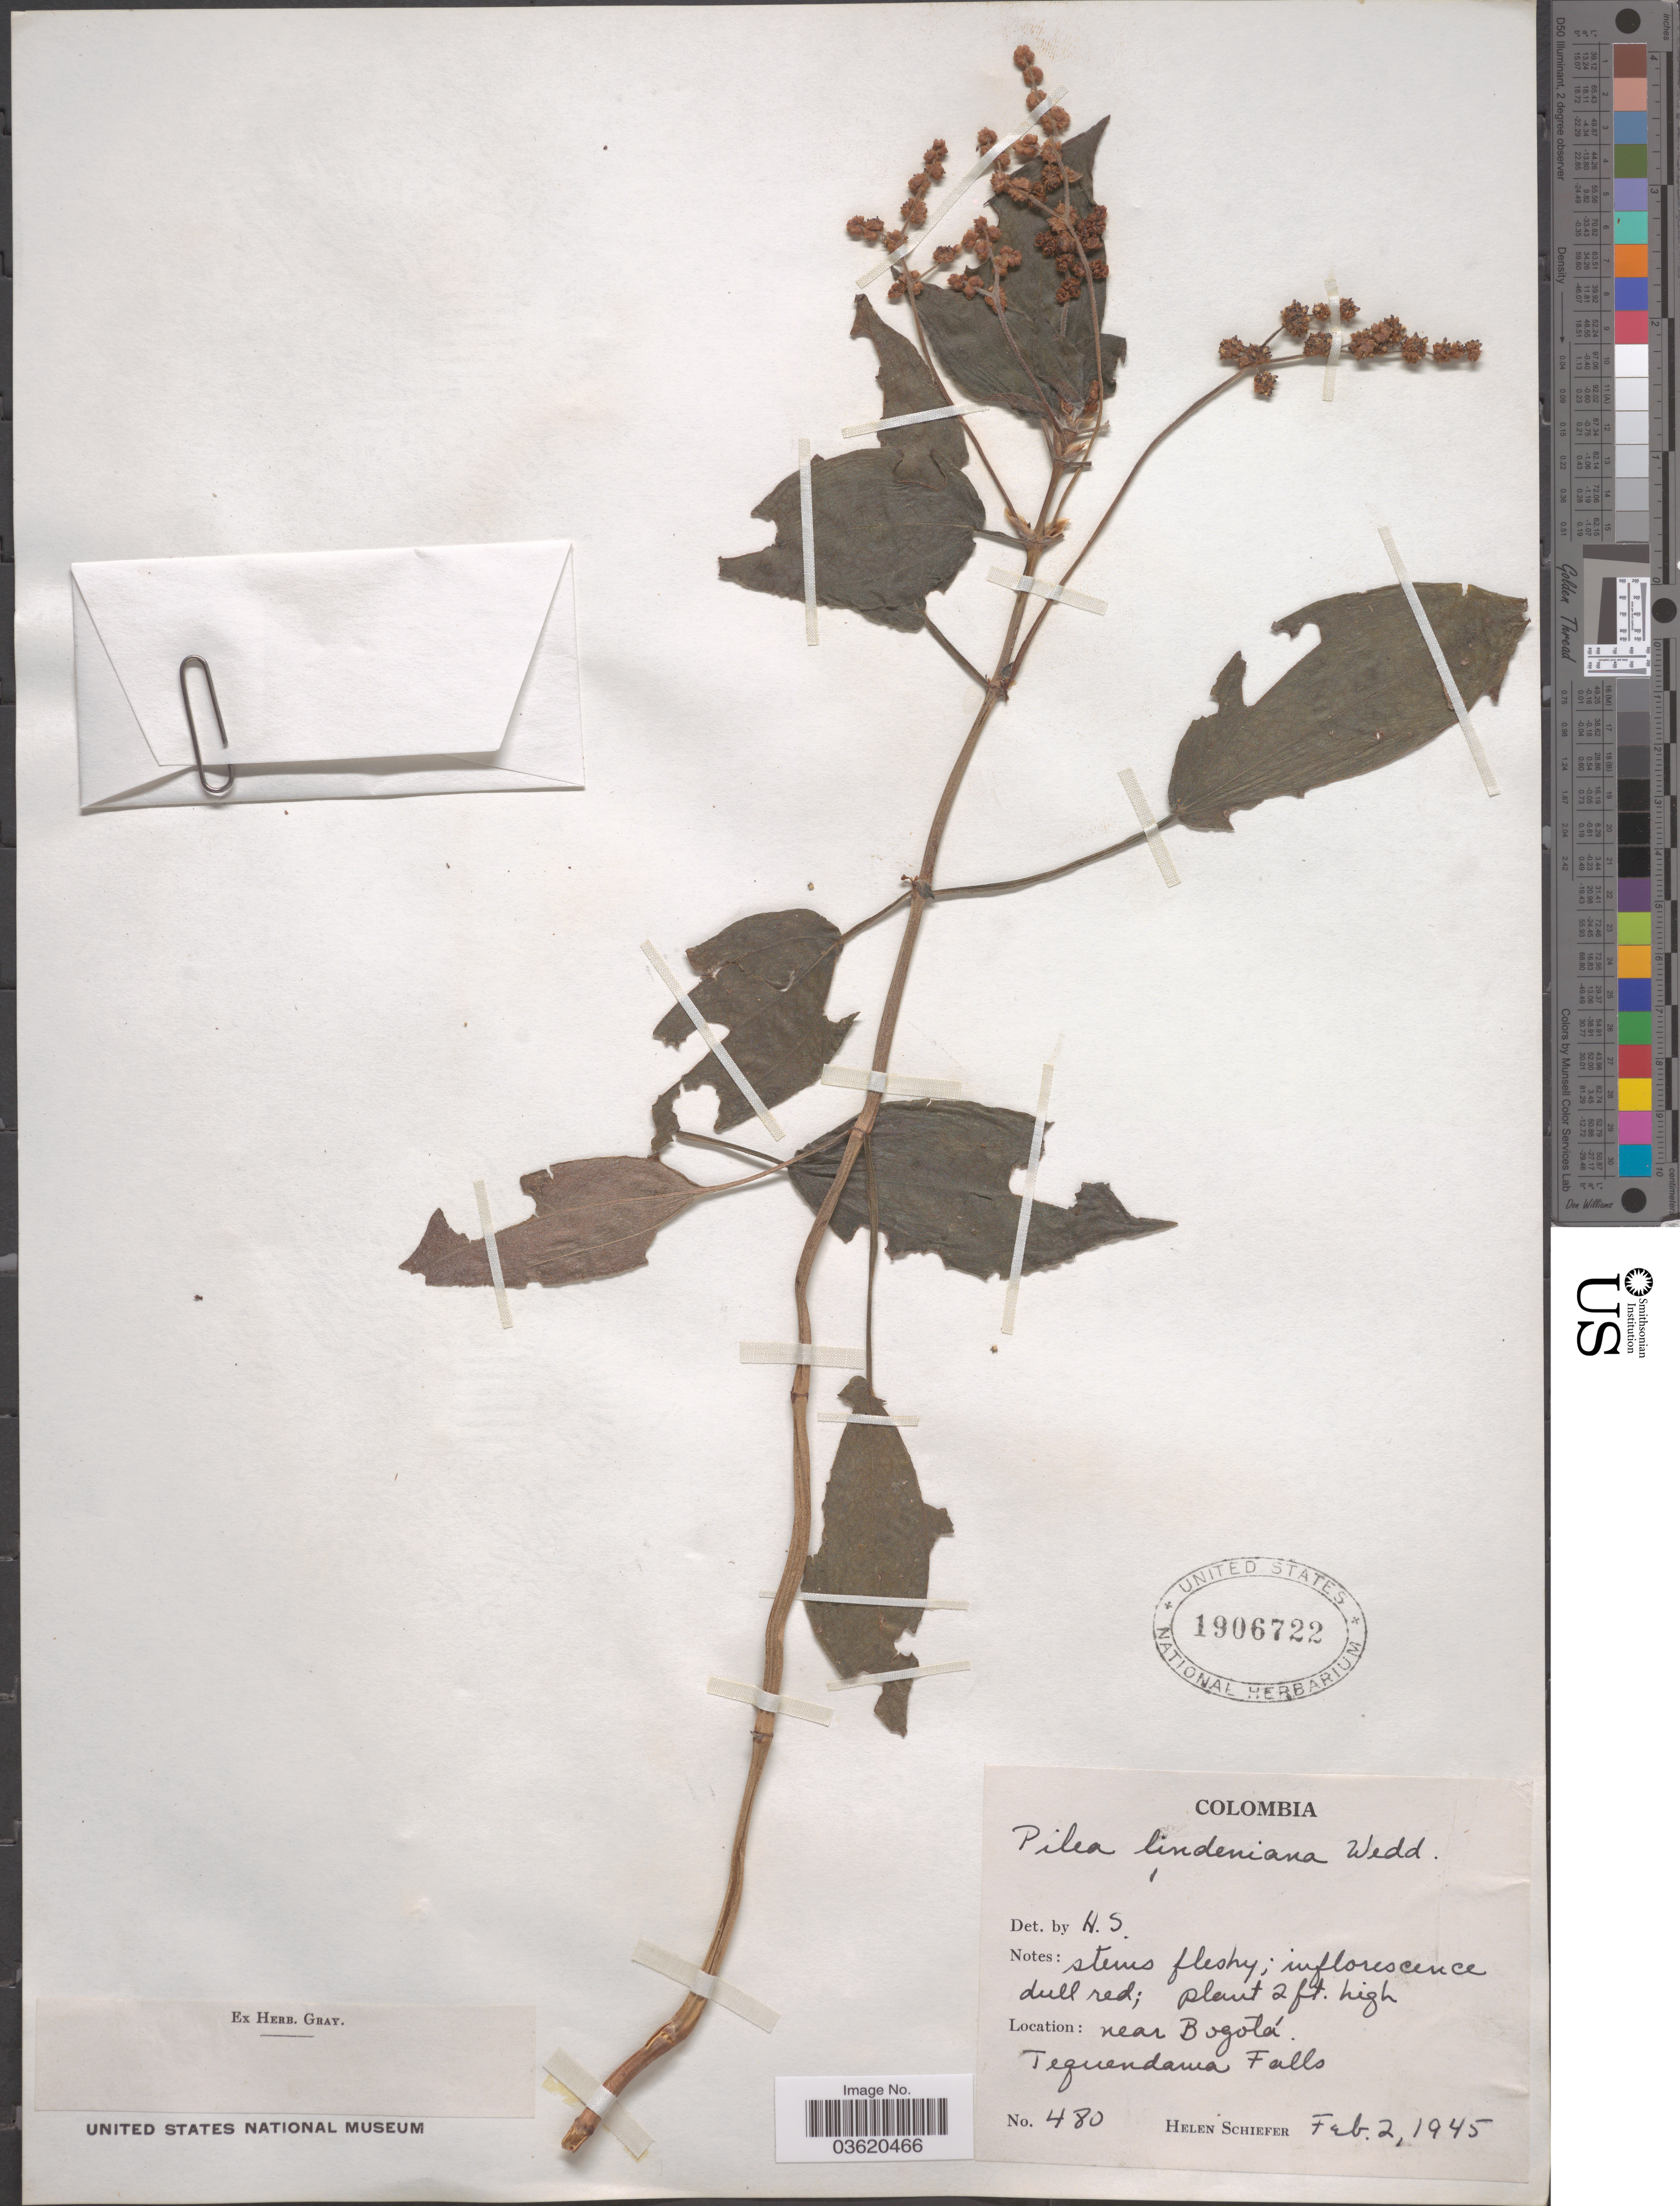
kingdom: Plantae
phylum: Tracheophyta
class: Magnoliopsida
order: Rosales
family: Urticaceae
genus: Pilea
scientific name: Pilea lindeniana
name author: Wedd.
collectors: H. Schiefer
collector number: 480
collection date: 1945-02-02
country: Colombia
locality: Near Bogotá. Tequendama Falls.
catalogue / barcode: US 1906722